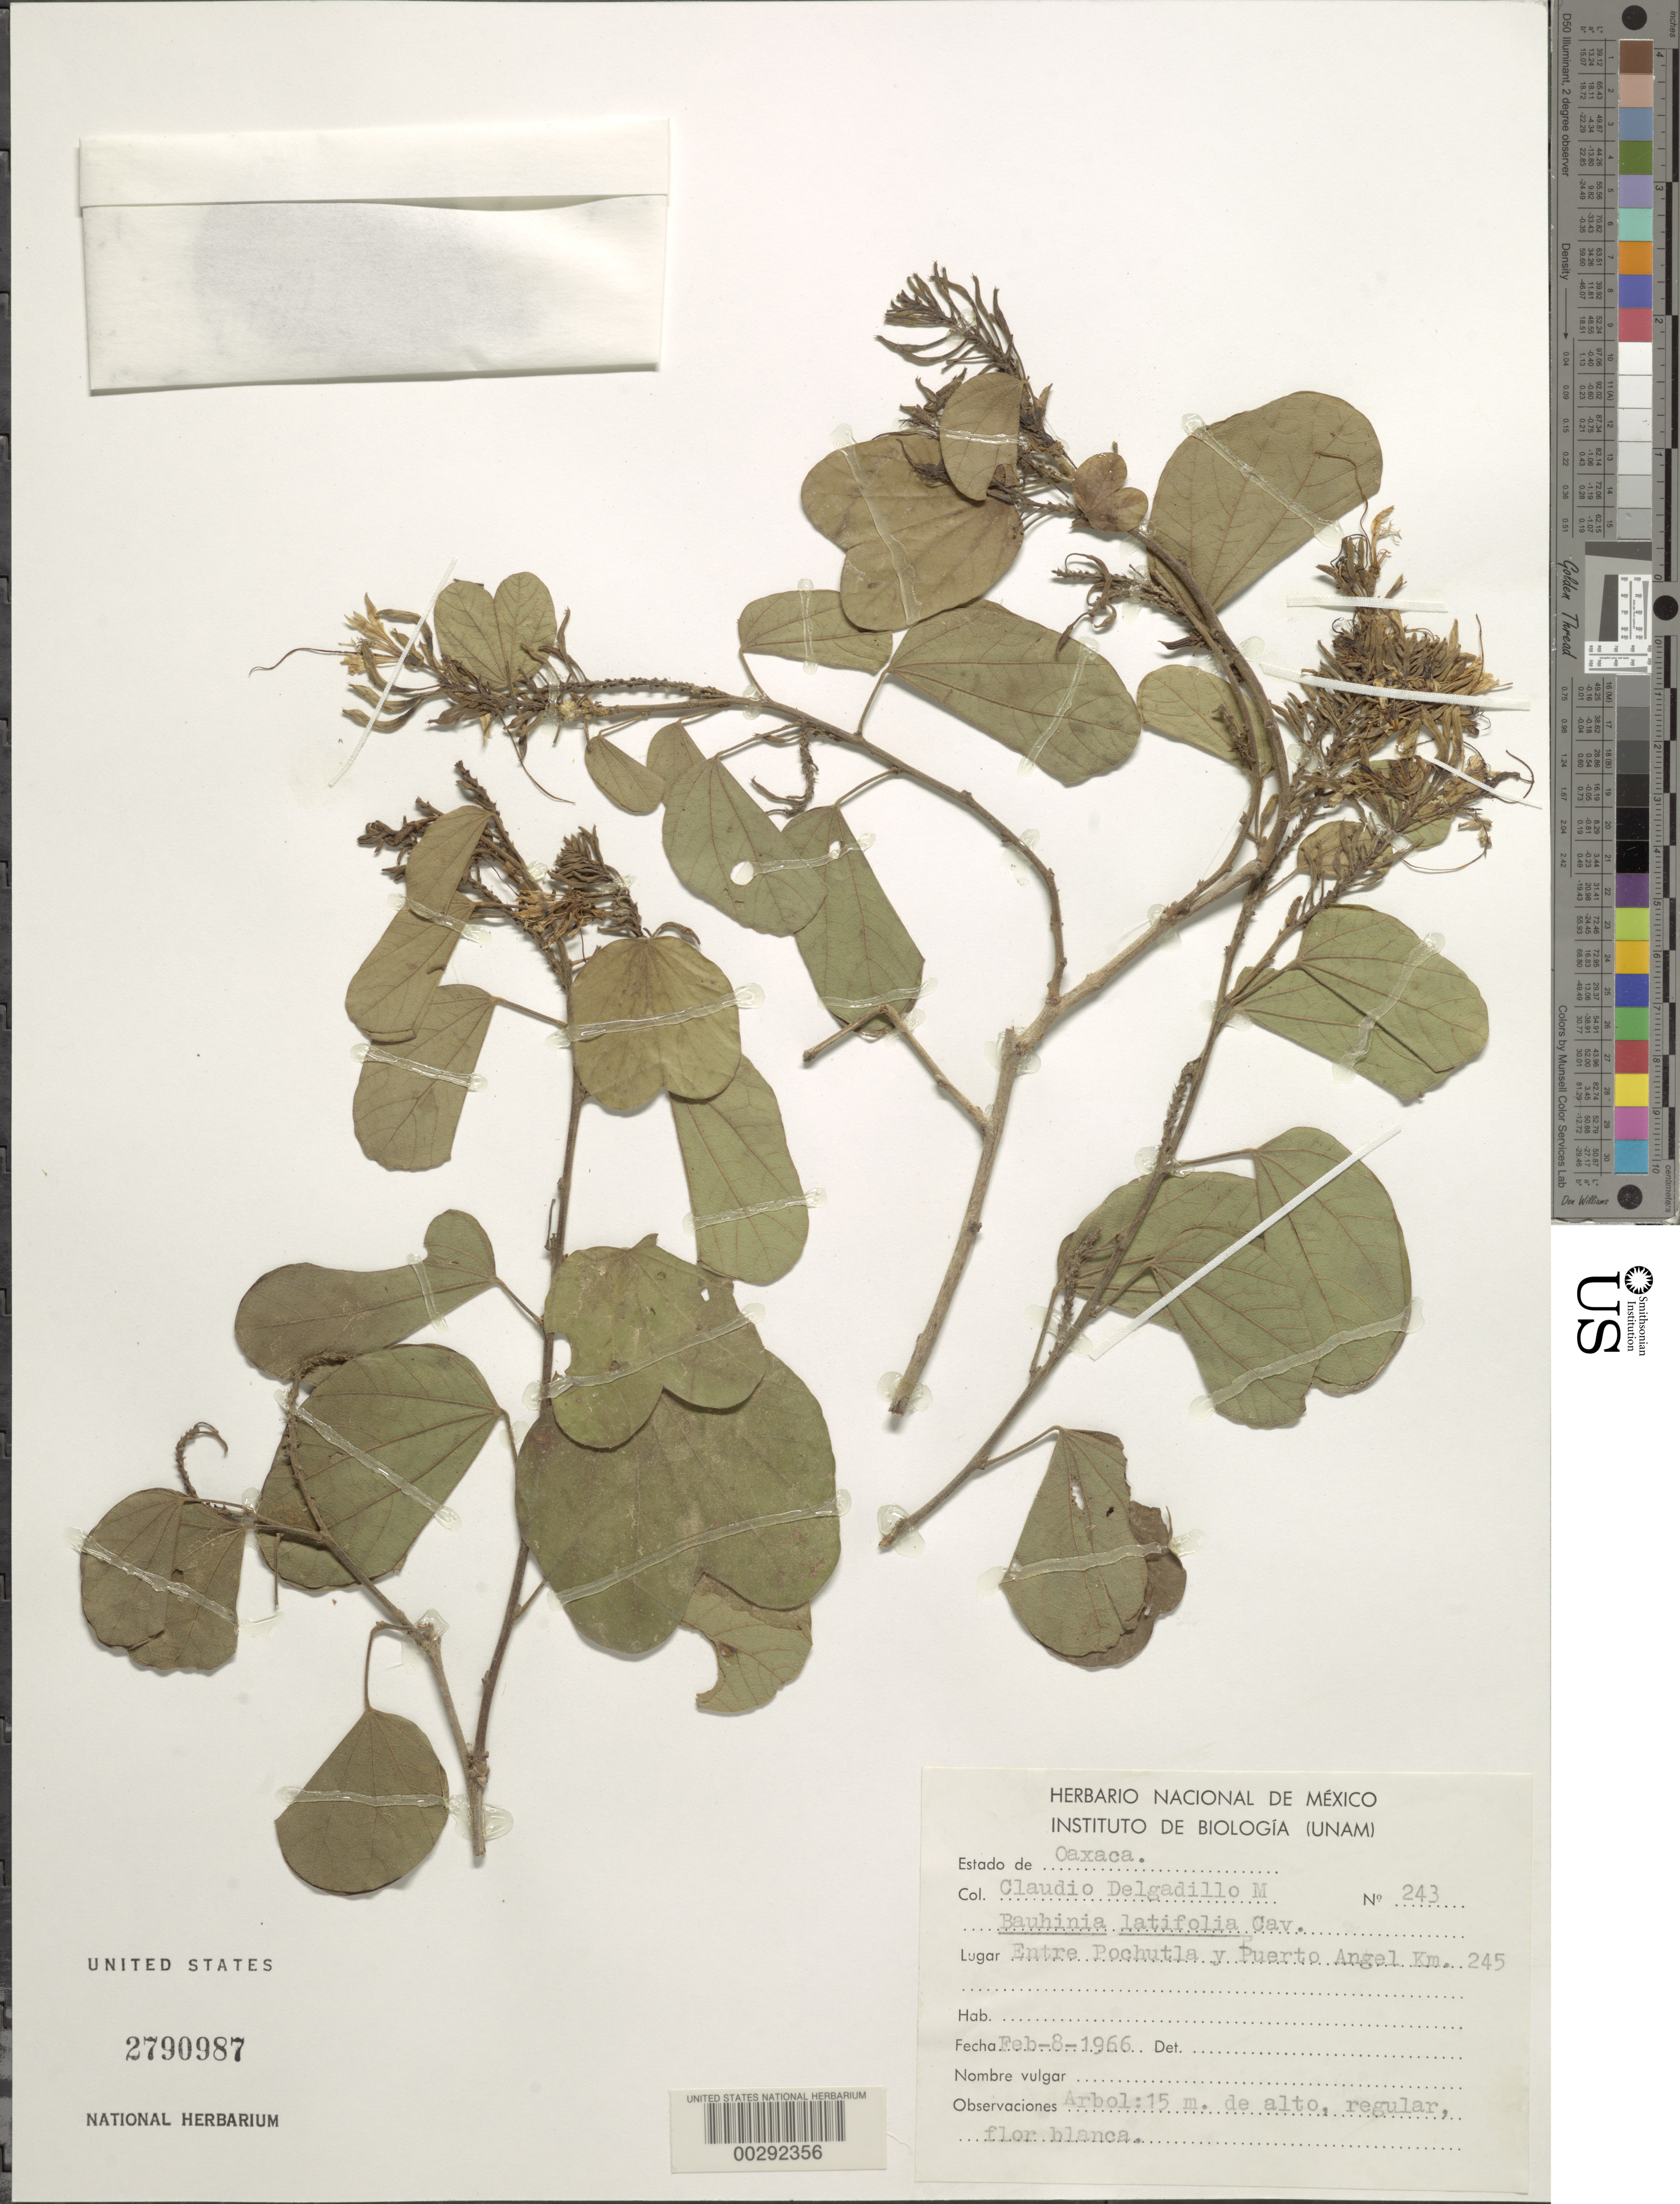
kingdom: Plantae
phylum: Tracheophyta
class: Magnoliopsida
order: Fabales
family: Fabaceae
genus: Bauhinia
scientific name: Bauhinia divaricata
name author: L.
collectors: C. Delgadillo-m.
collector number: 243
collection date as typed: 08 Feb 1966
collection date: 1966-02-08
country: Mexico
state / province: Oaxaca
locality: Between Pochutla and puerto angel km 245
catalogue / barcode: US 2790987